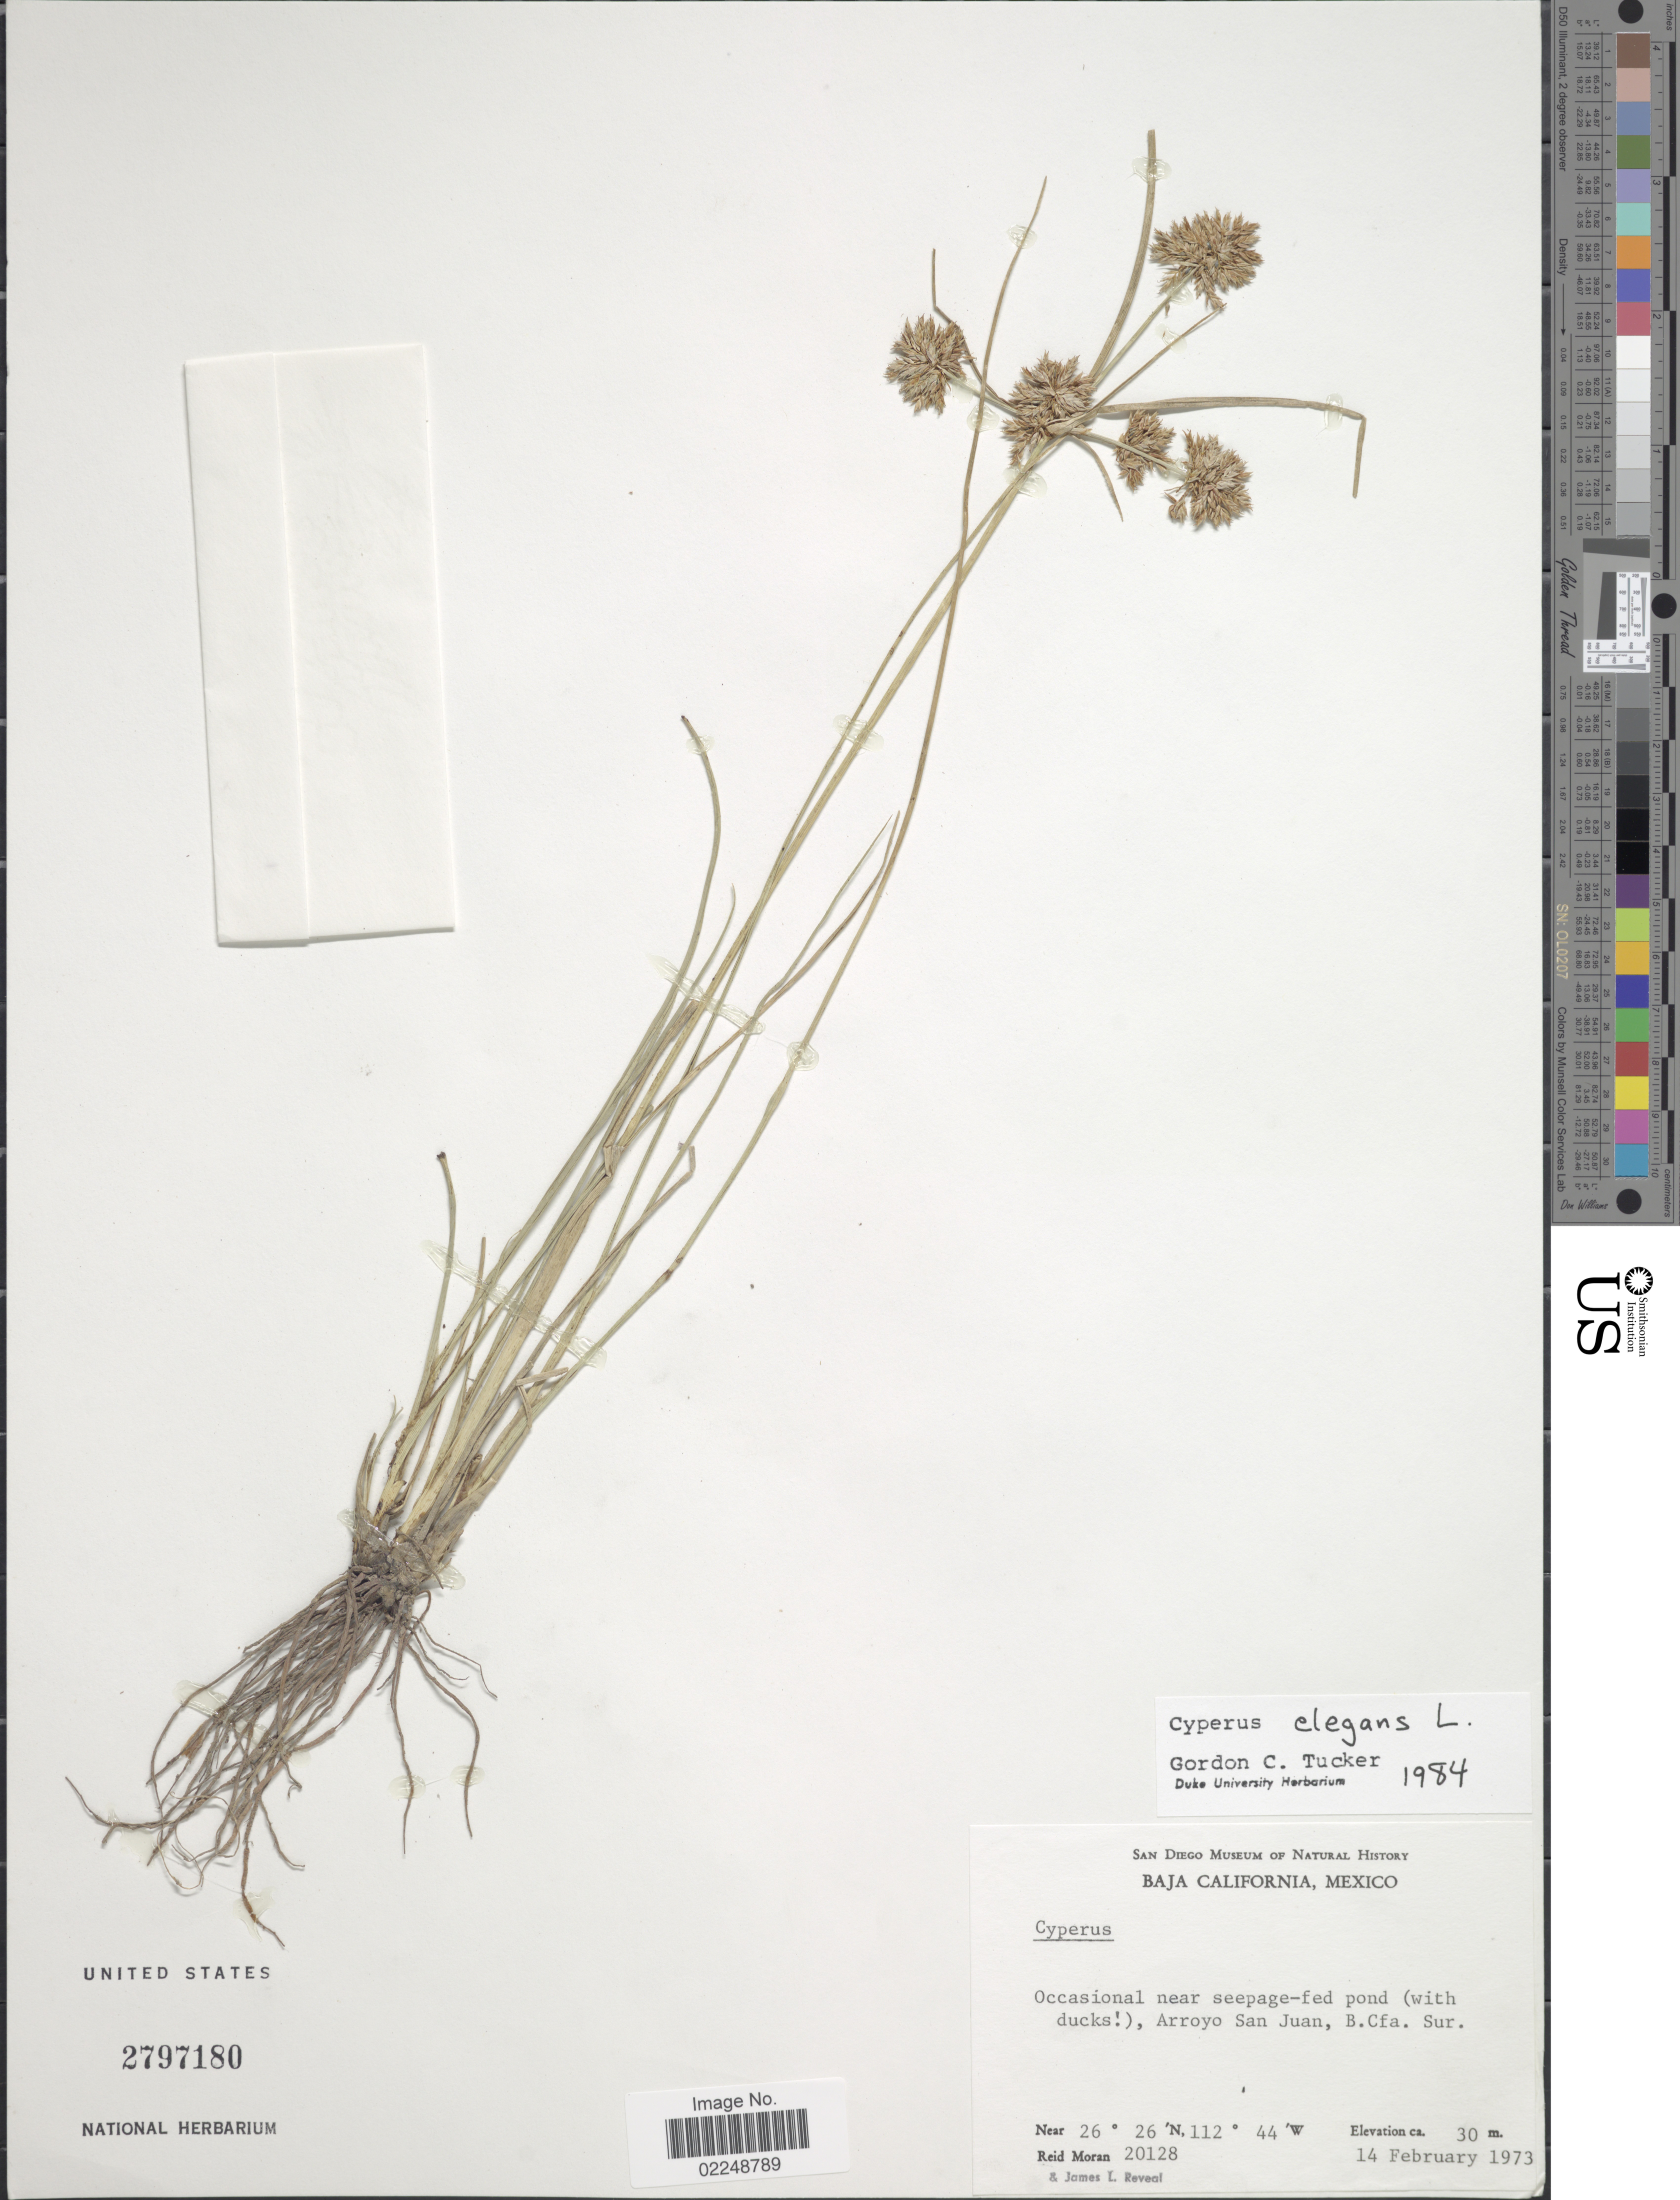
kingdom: Plantae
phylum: Tracheophyta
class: Liliopsida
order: Poales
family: Cyperaceae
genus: Cyperus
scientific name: Cyperus elegans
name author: L.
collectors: R. V. Moran & J. L. Reveal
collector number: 20128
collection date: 1973-02-14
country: Mexico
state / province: Baja California Sur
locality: Arroyo San Juan, B. Cfa. Sur.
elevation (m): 30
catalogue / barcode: US 2797180